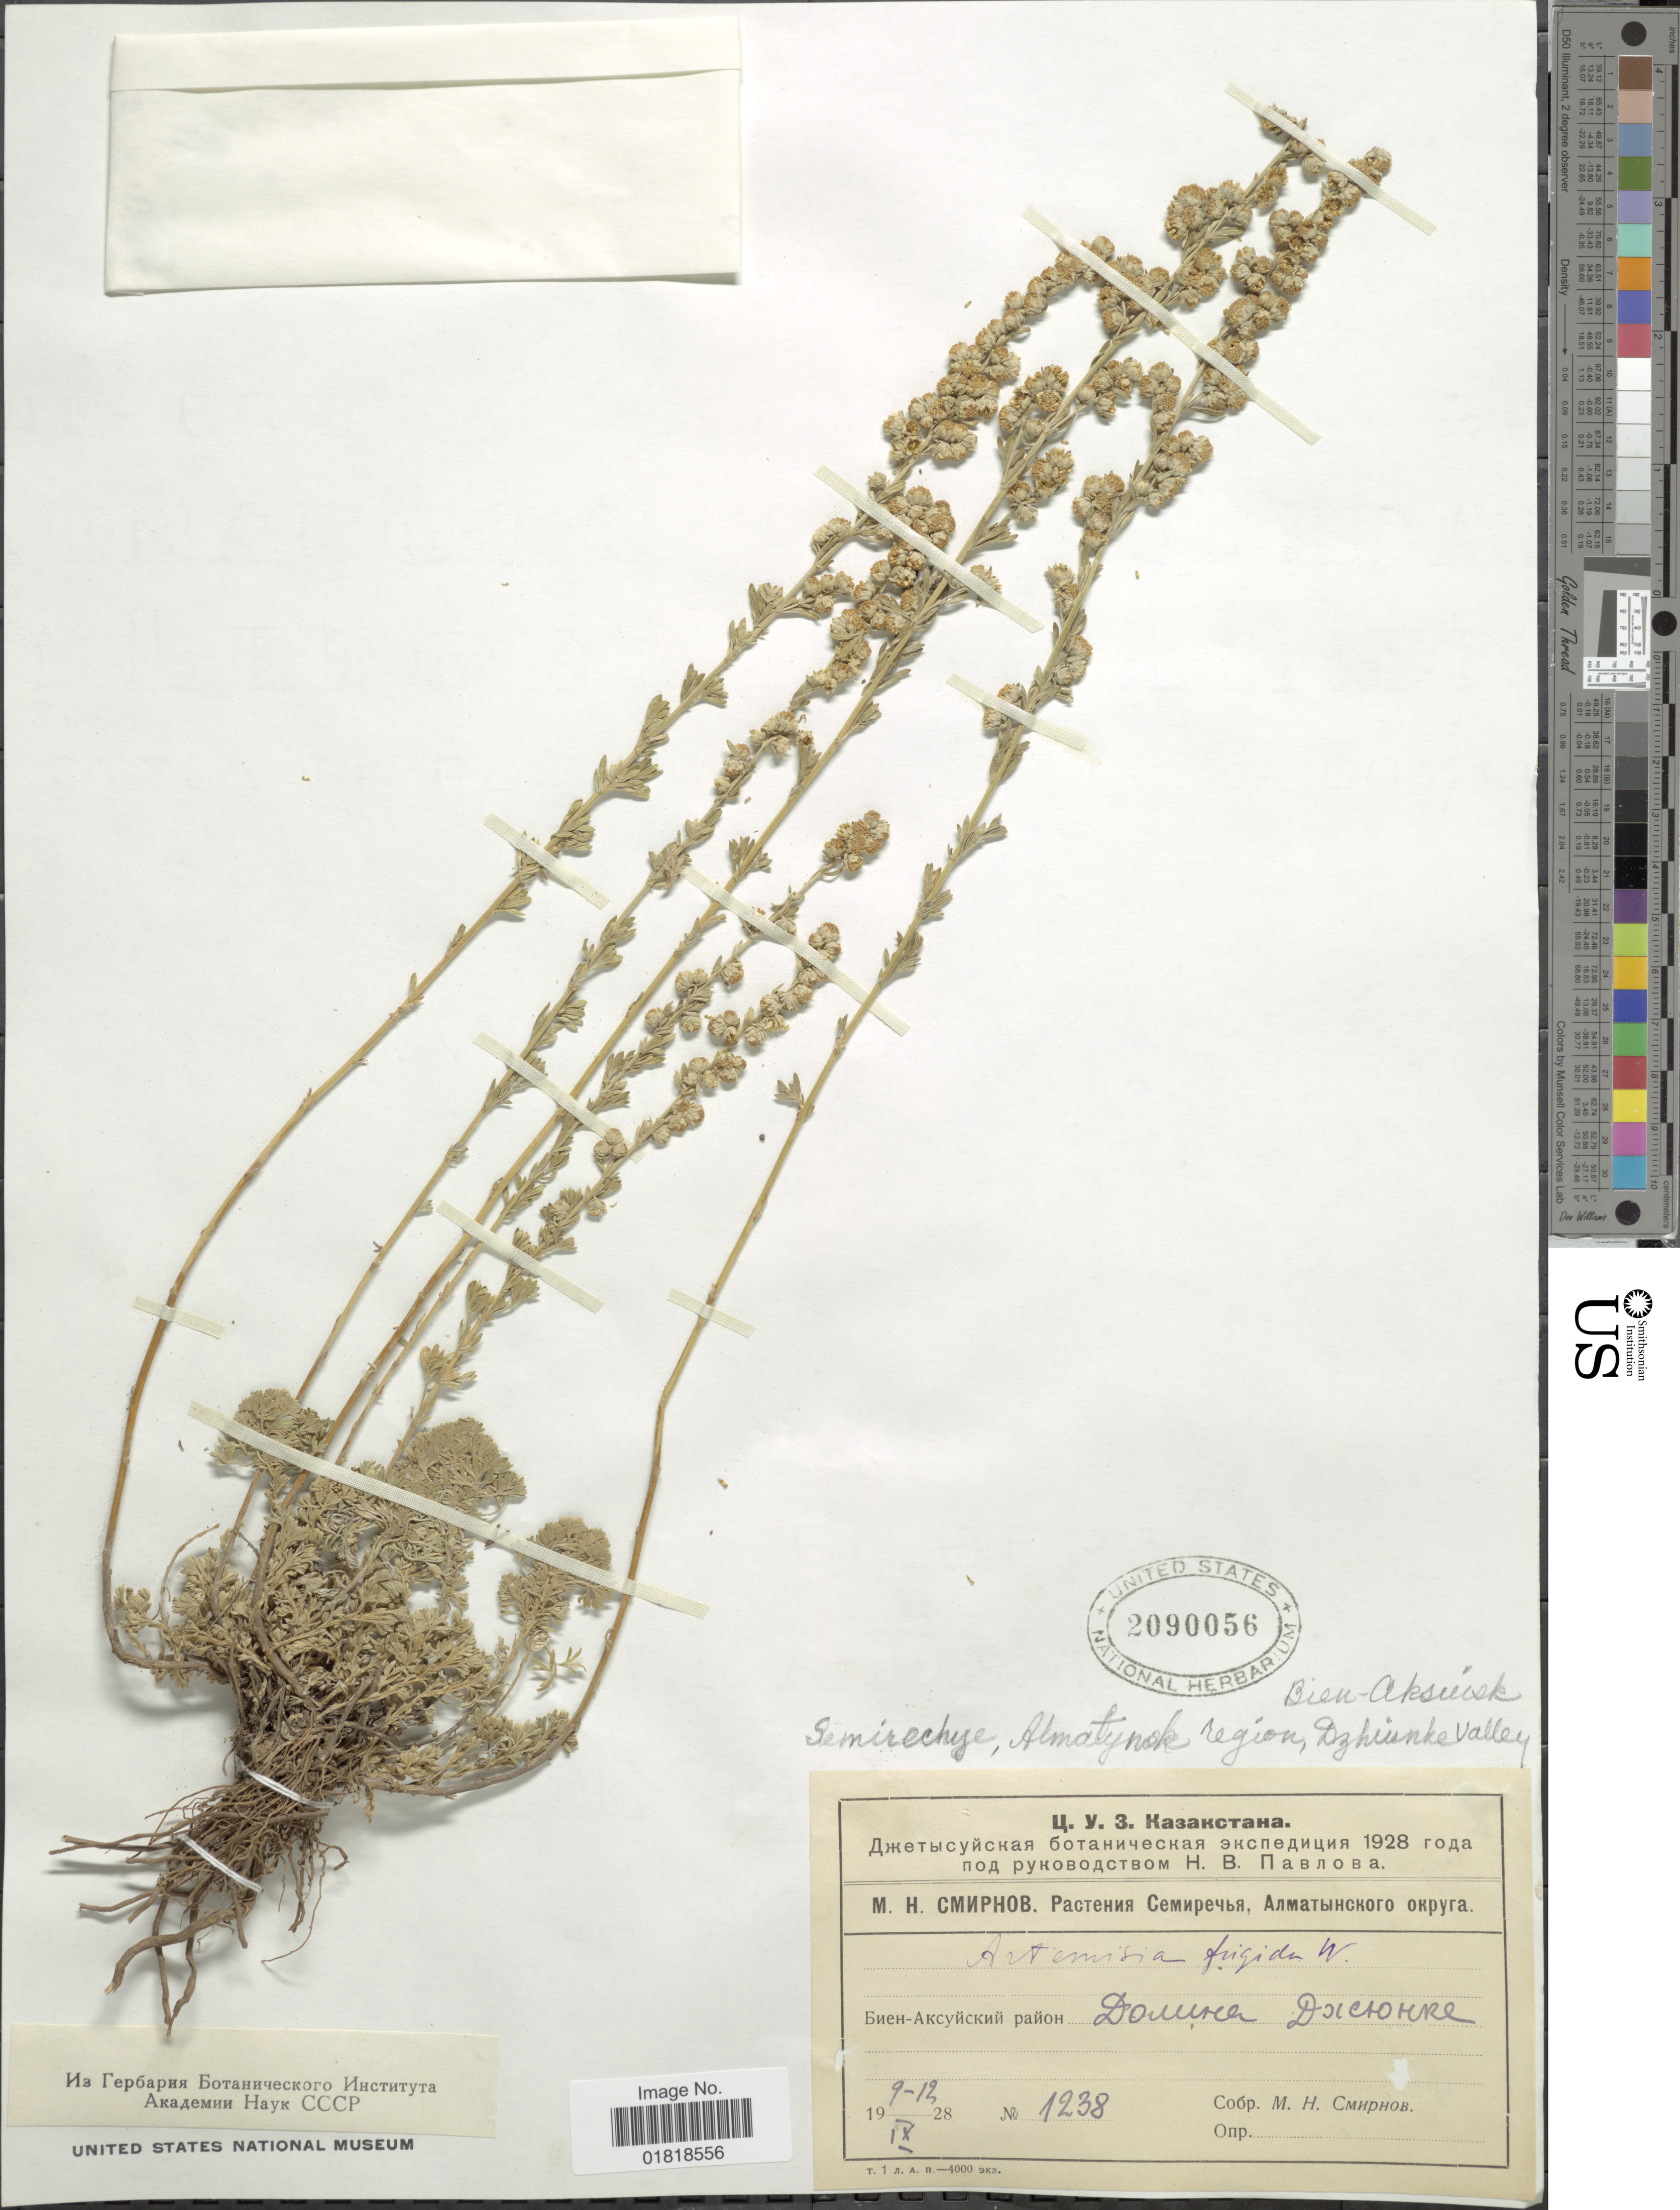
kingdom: Plantae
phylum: Tracheophyta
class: Magnoliopsida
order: Asterales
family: Asteraceae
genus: Artemisia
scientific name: Artemisia frigida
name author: Willd.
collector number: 1238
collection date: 1928-09-09/1928-09-12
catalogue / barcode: US 2090056